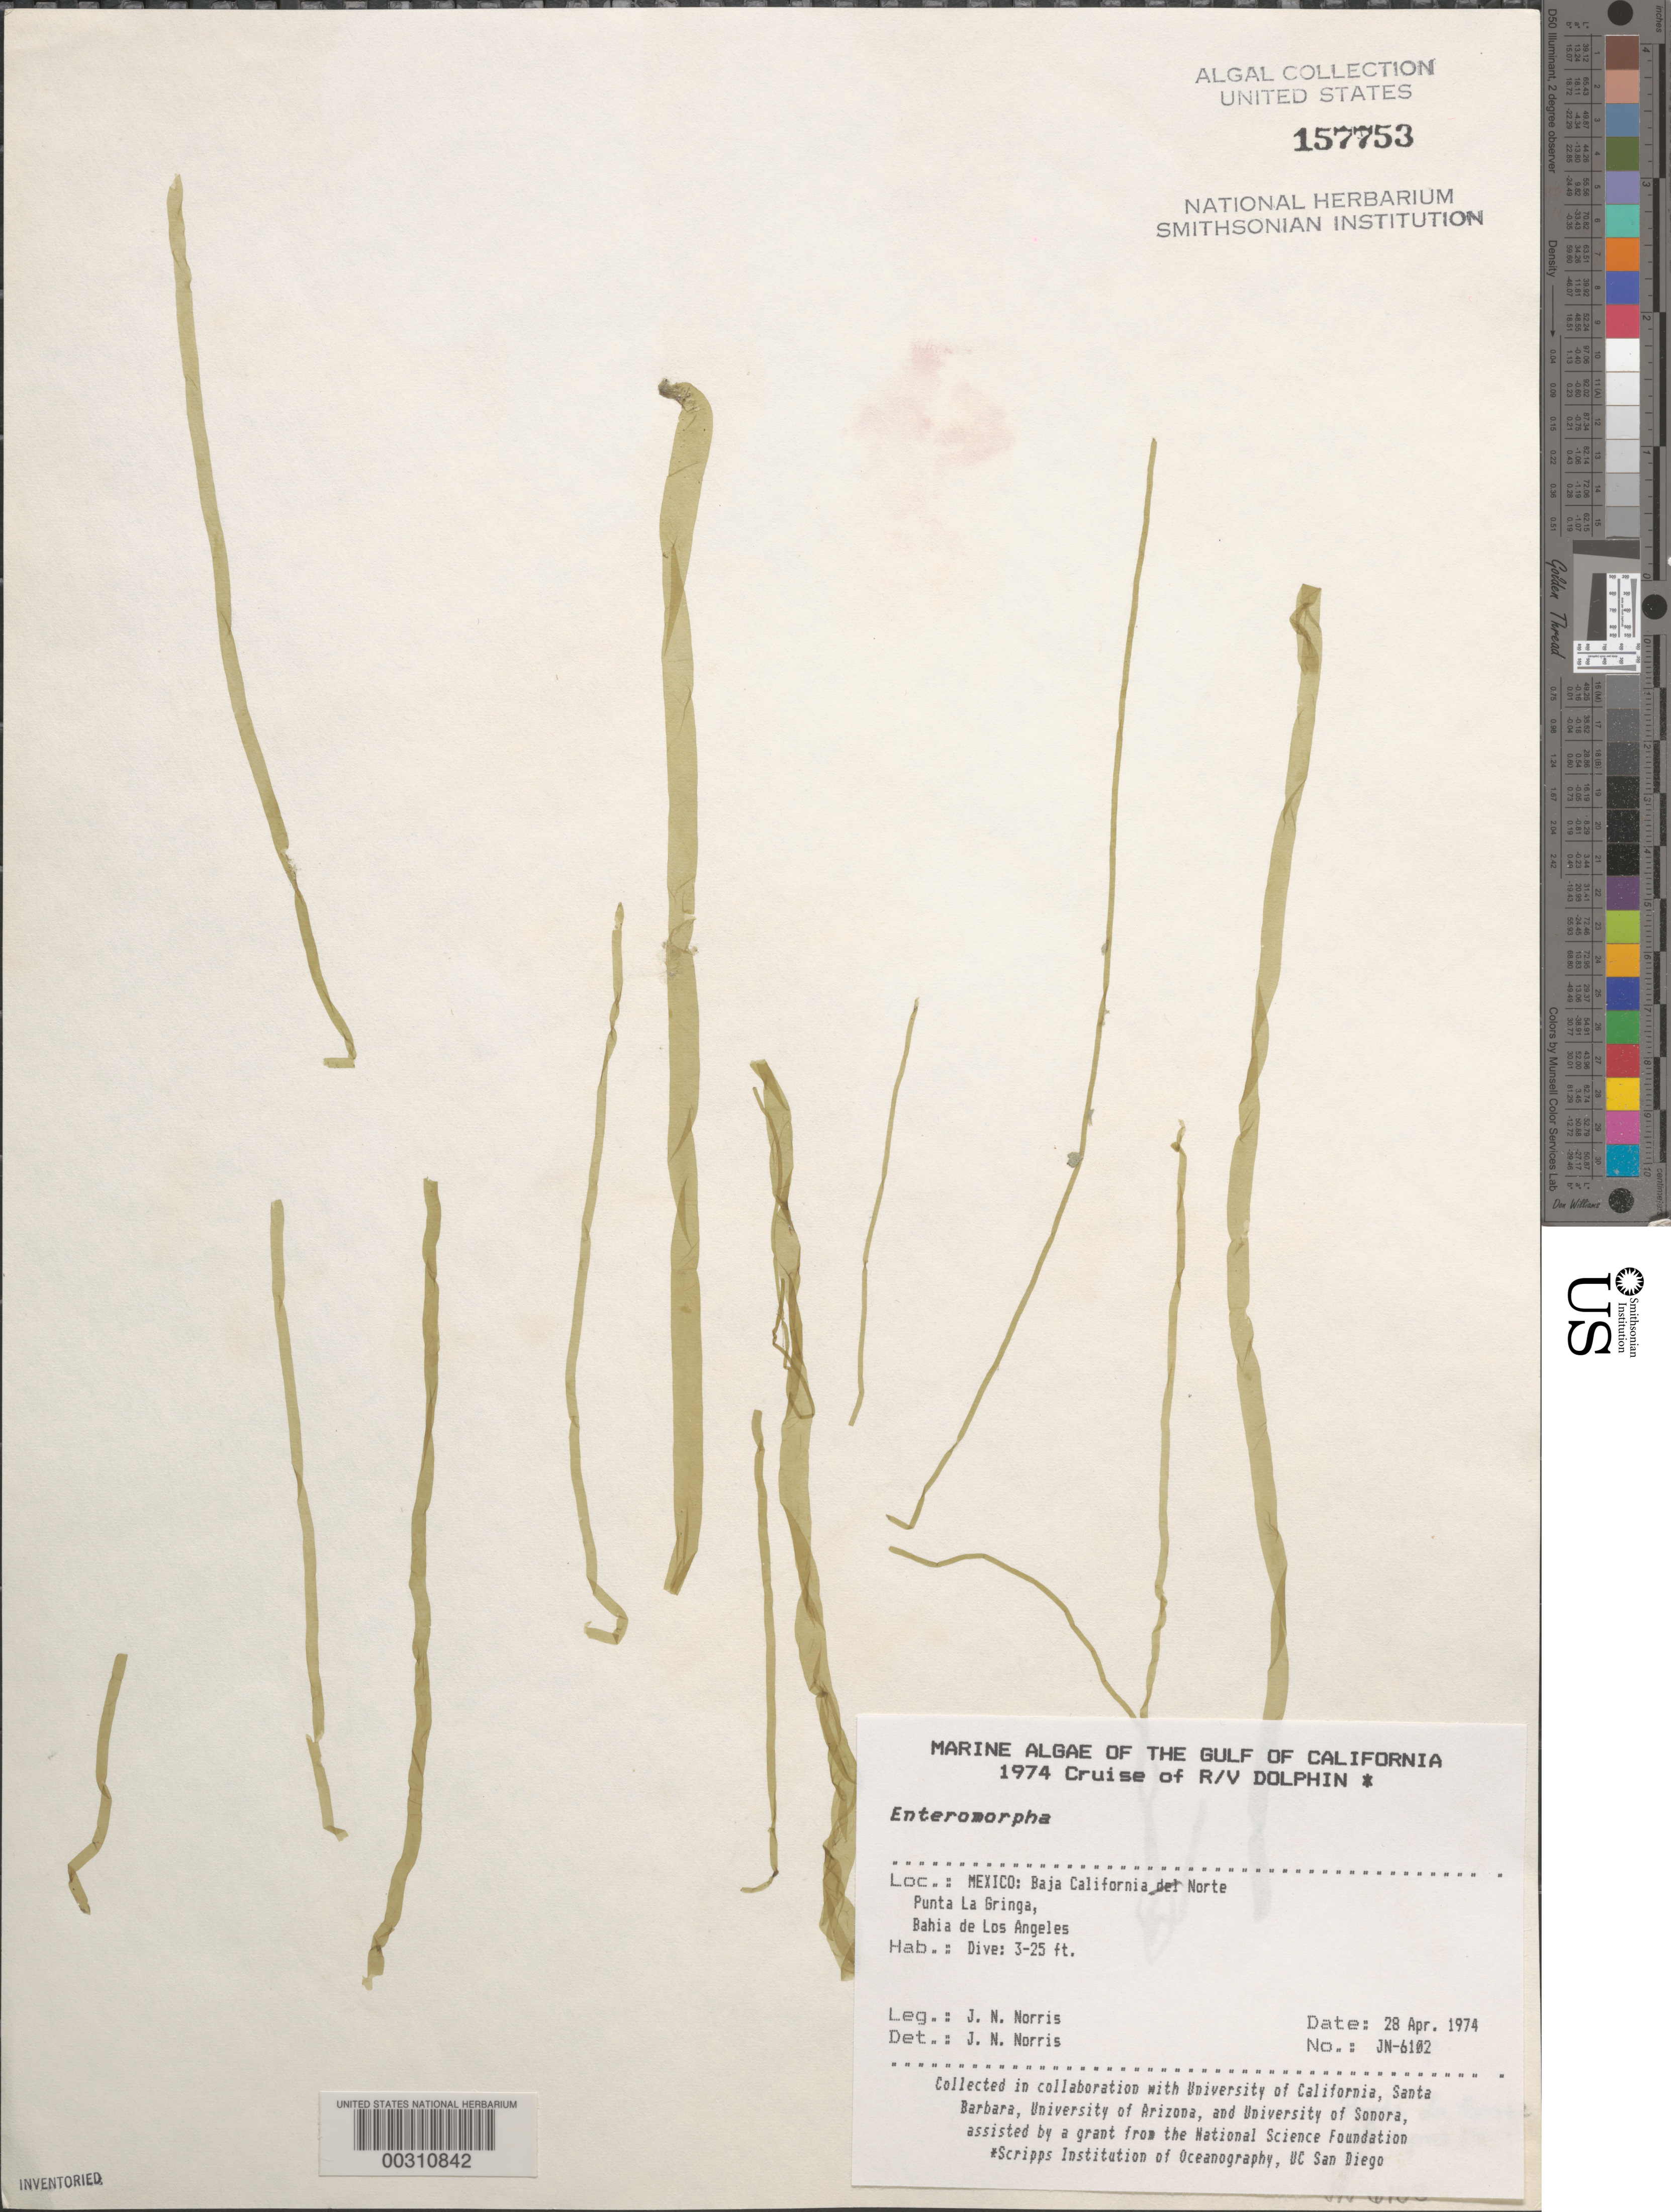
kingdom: Plantae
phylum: Chlorophyta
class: Ulvophyceae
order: Ulvales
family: Ulvaceae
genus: Ulva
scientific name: Ulva sp.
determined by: Algae name updating Project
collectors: J. N. Norris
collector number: JN-6102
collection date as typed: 28 Apr 1974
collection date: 1974-04-28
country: Mexico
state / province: Baja California Norte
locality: Punta La Gringa, Bahia de Los Angeles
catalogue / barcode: US 157753